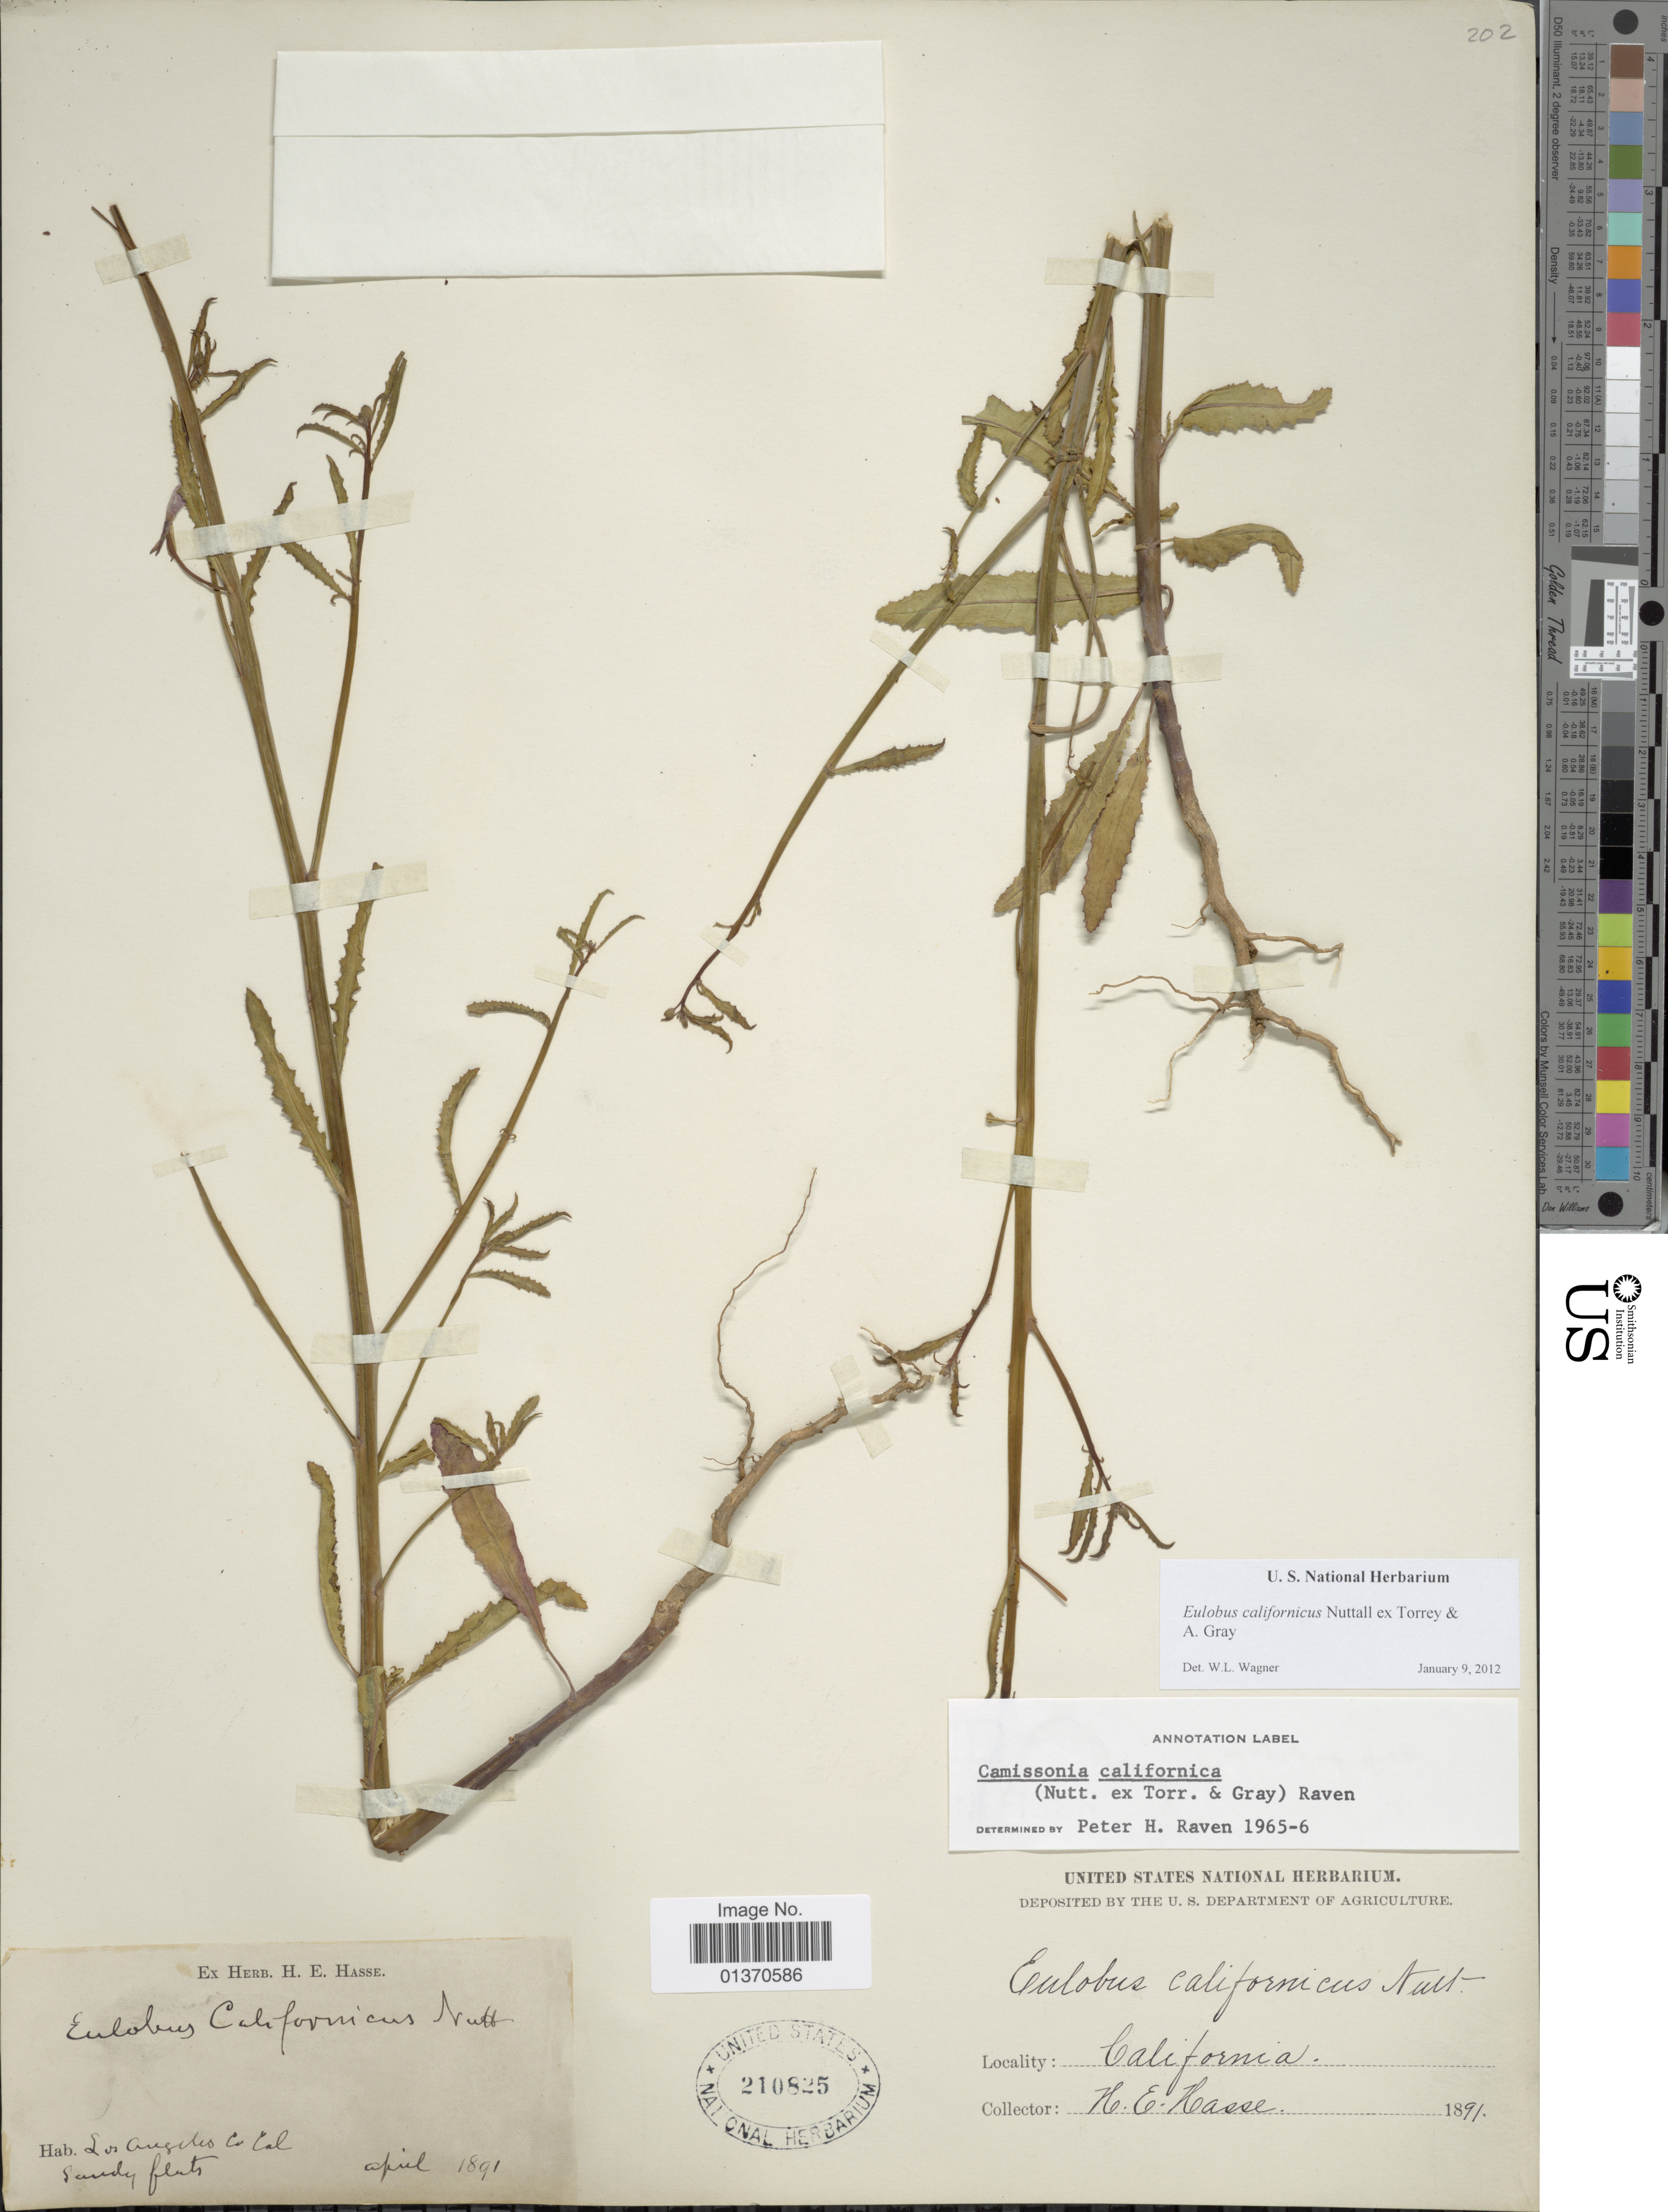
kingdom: Plantae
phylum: Tracheophyta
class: Magnoliopsida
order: Myrtales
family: Onagraceae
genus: Eulobus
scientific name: Eulobus californicus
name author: Nutt. ex Torr. & A. Gray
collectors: H. E. Hasse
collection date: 1891-04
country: United States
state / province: California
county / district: Los Angeles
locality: Los Angeles Co, Sandy flats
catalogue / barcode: US 210825